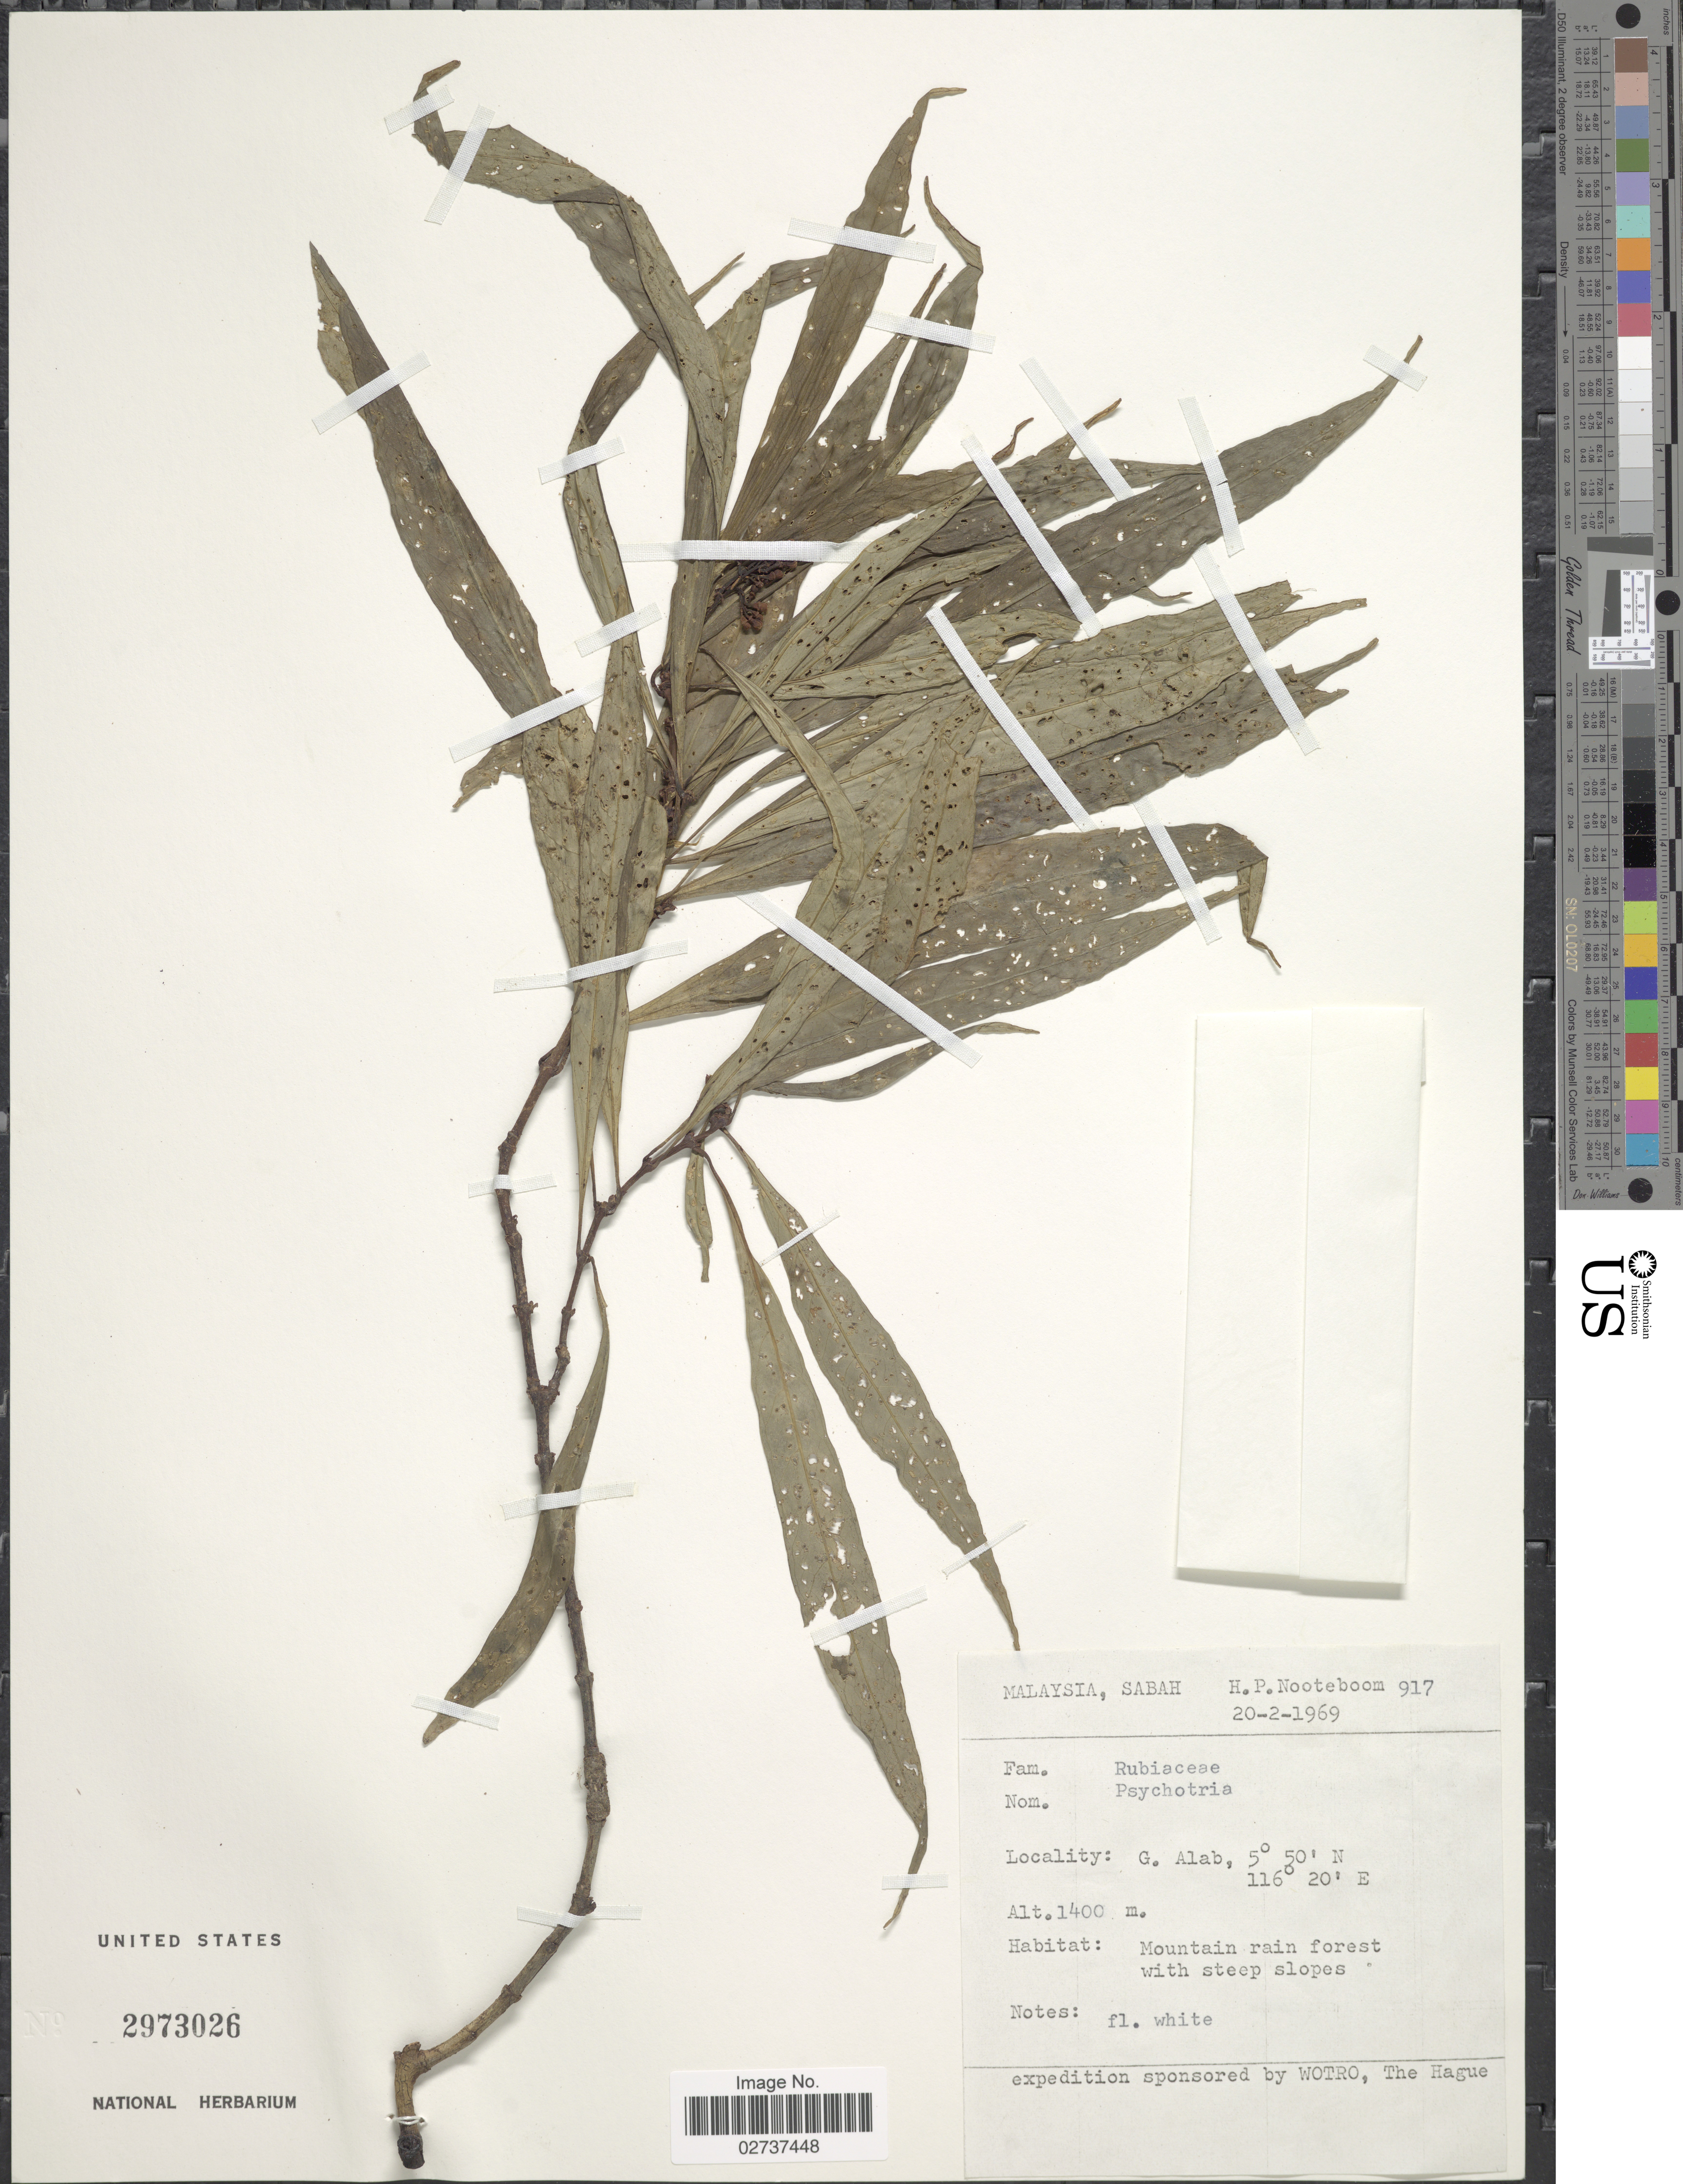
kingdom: Plantae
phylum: Tracheophyta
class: Magnoliopsida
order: Gentianales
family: Rubiaceae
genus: Psychotria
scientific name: Psychotria sp.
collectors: H. P. Nooteboom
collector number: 917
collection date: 1969-02-20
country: Malaysia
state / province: Sabah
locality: G. Alab. Mountain rain forest with steep slopes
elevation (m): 1400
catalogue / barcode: US 2973026